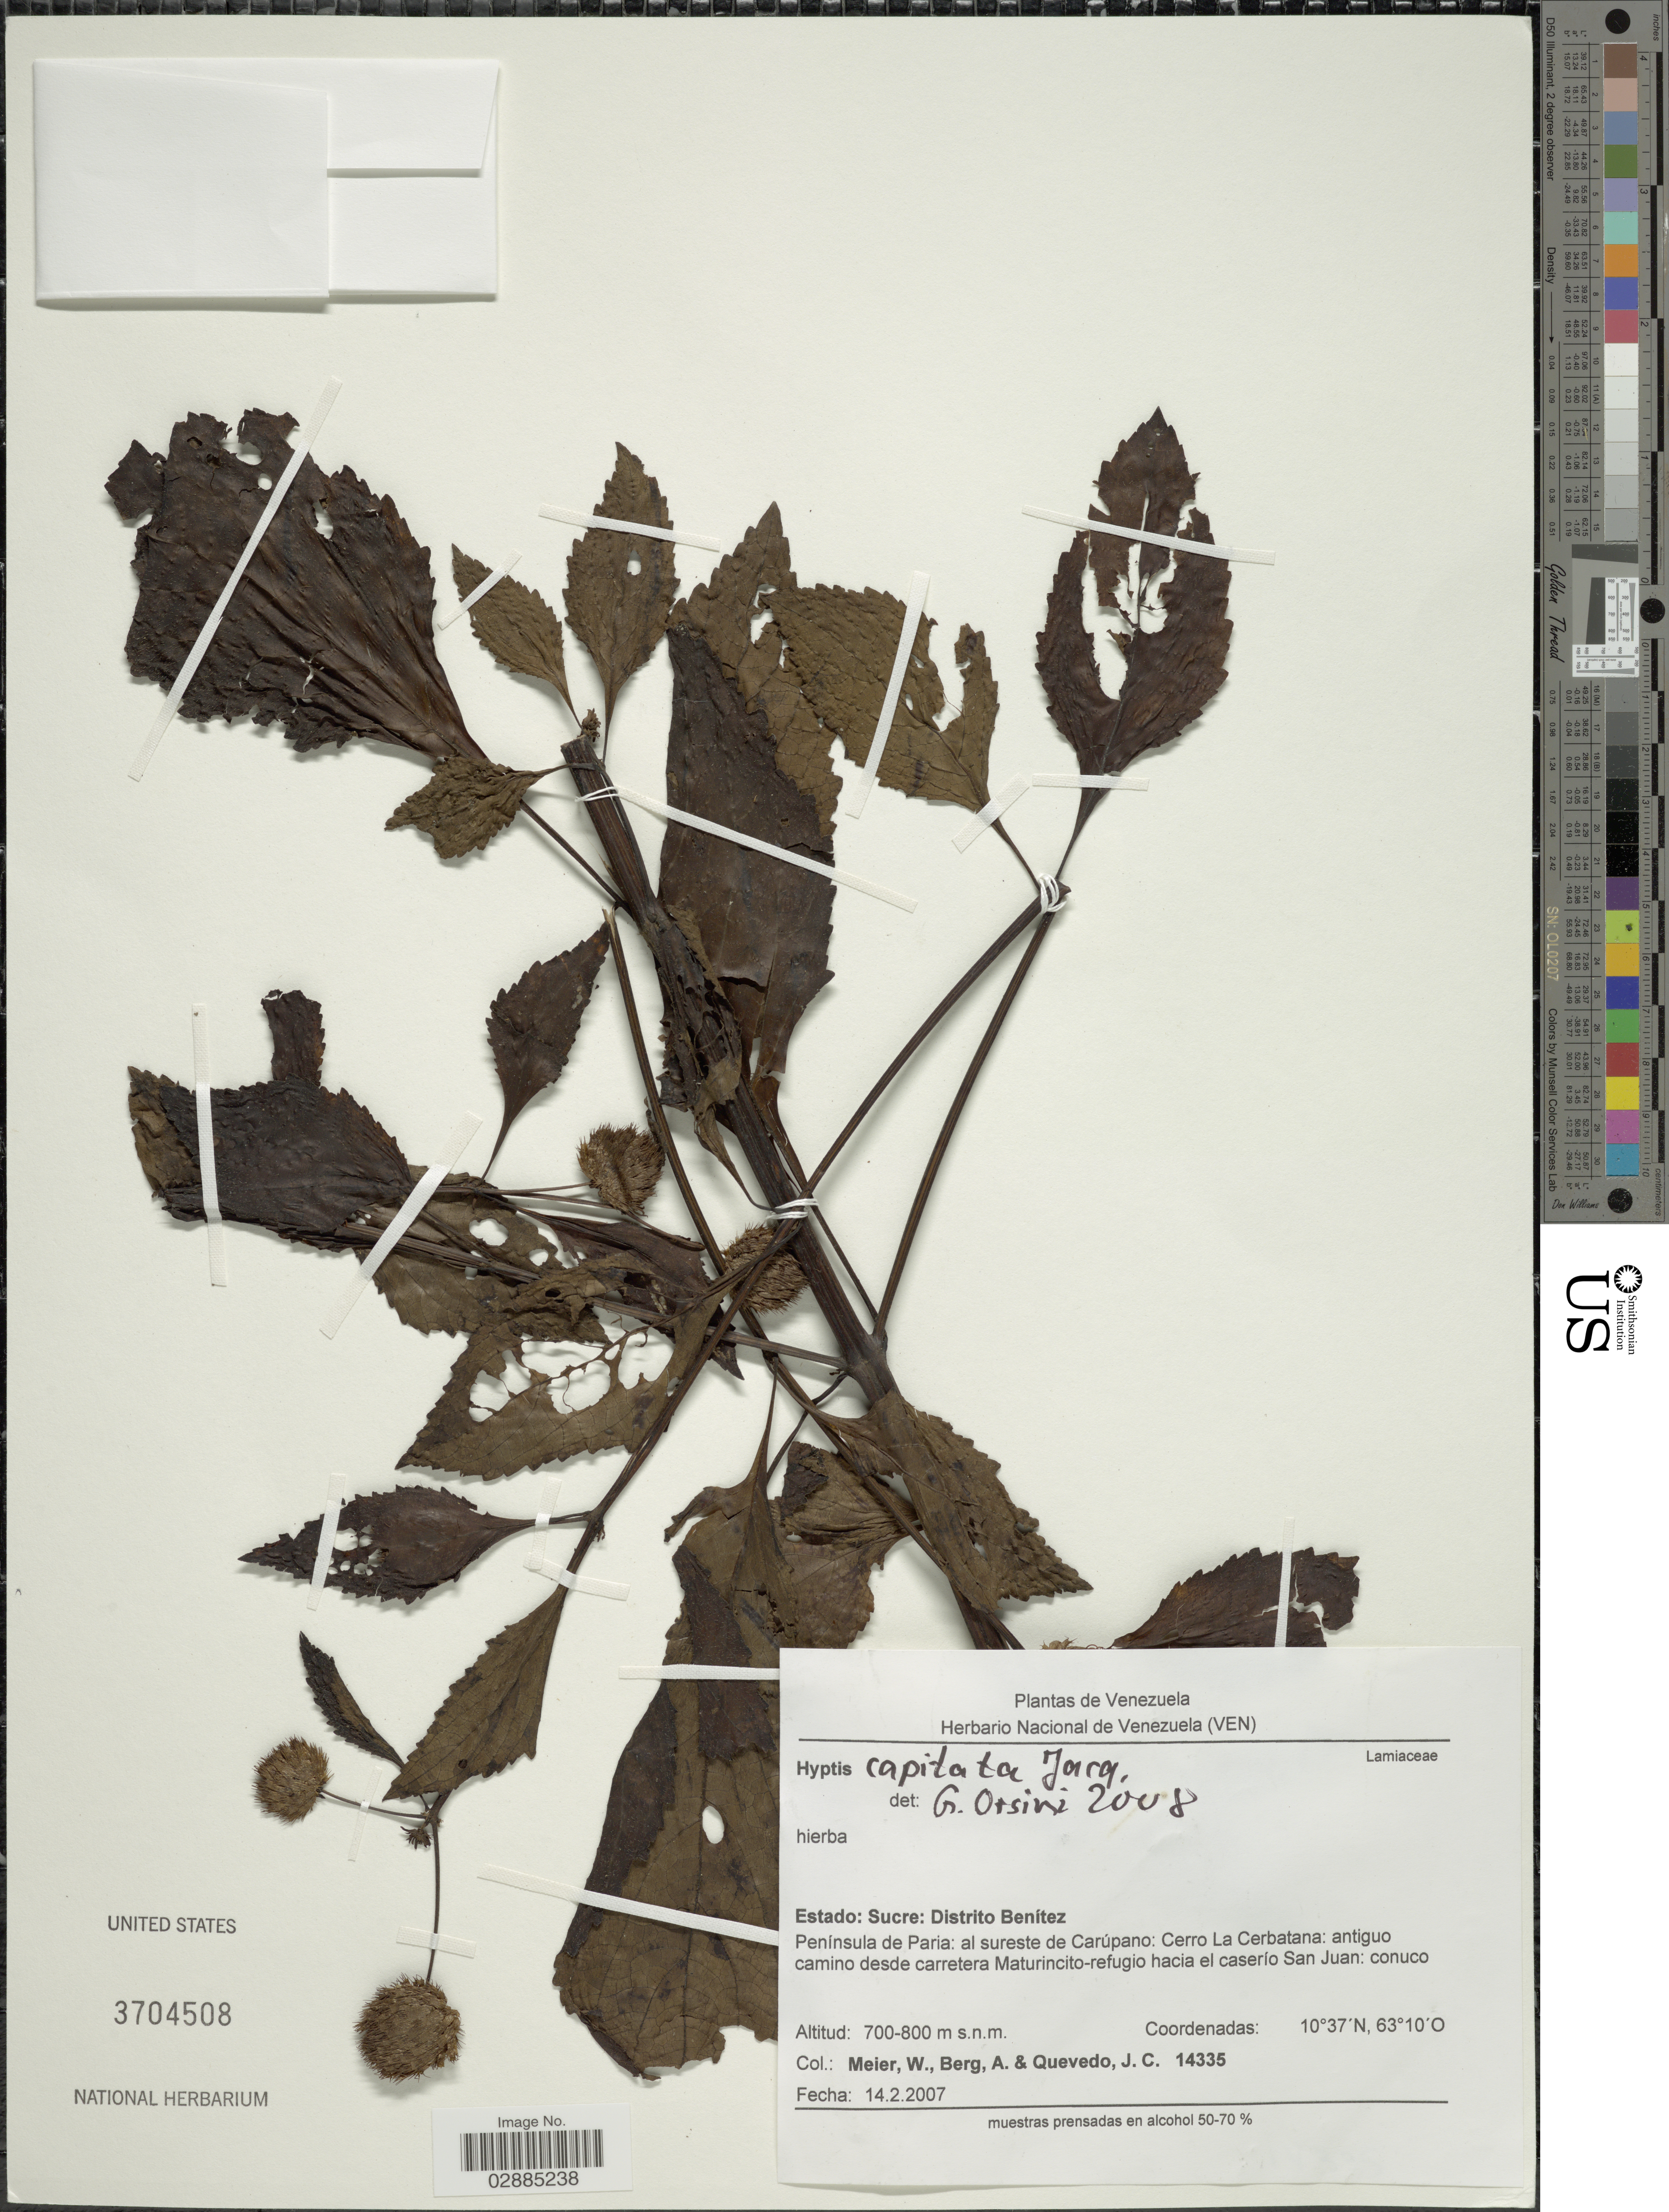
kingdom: Plantae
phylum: Tracheophyta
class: Magnoliopsida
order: Lamiales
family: Lamiaceae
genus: Hyptis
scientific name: Hyptis capitata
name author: Jacq.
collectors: W. Meier, A. Berg & J. Quevedo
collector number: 14335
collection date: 2007-02-14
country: Venezuela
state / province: Sucre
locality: Distrito Benítez. Península de Paria: al sureste de Carúpano: Cerro La Cerbatana: antiguo camino desde carretera Maturincito-refugio hacia el caserío San Juan: conuco.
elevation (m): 700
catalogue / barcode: US 3704508